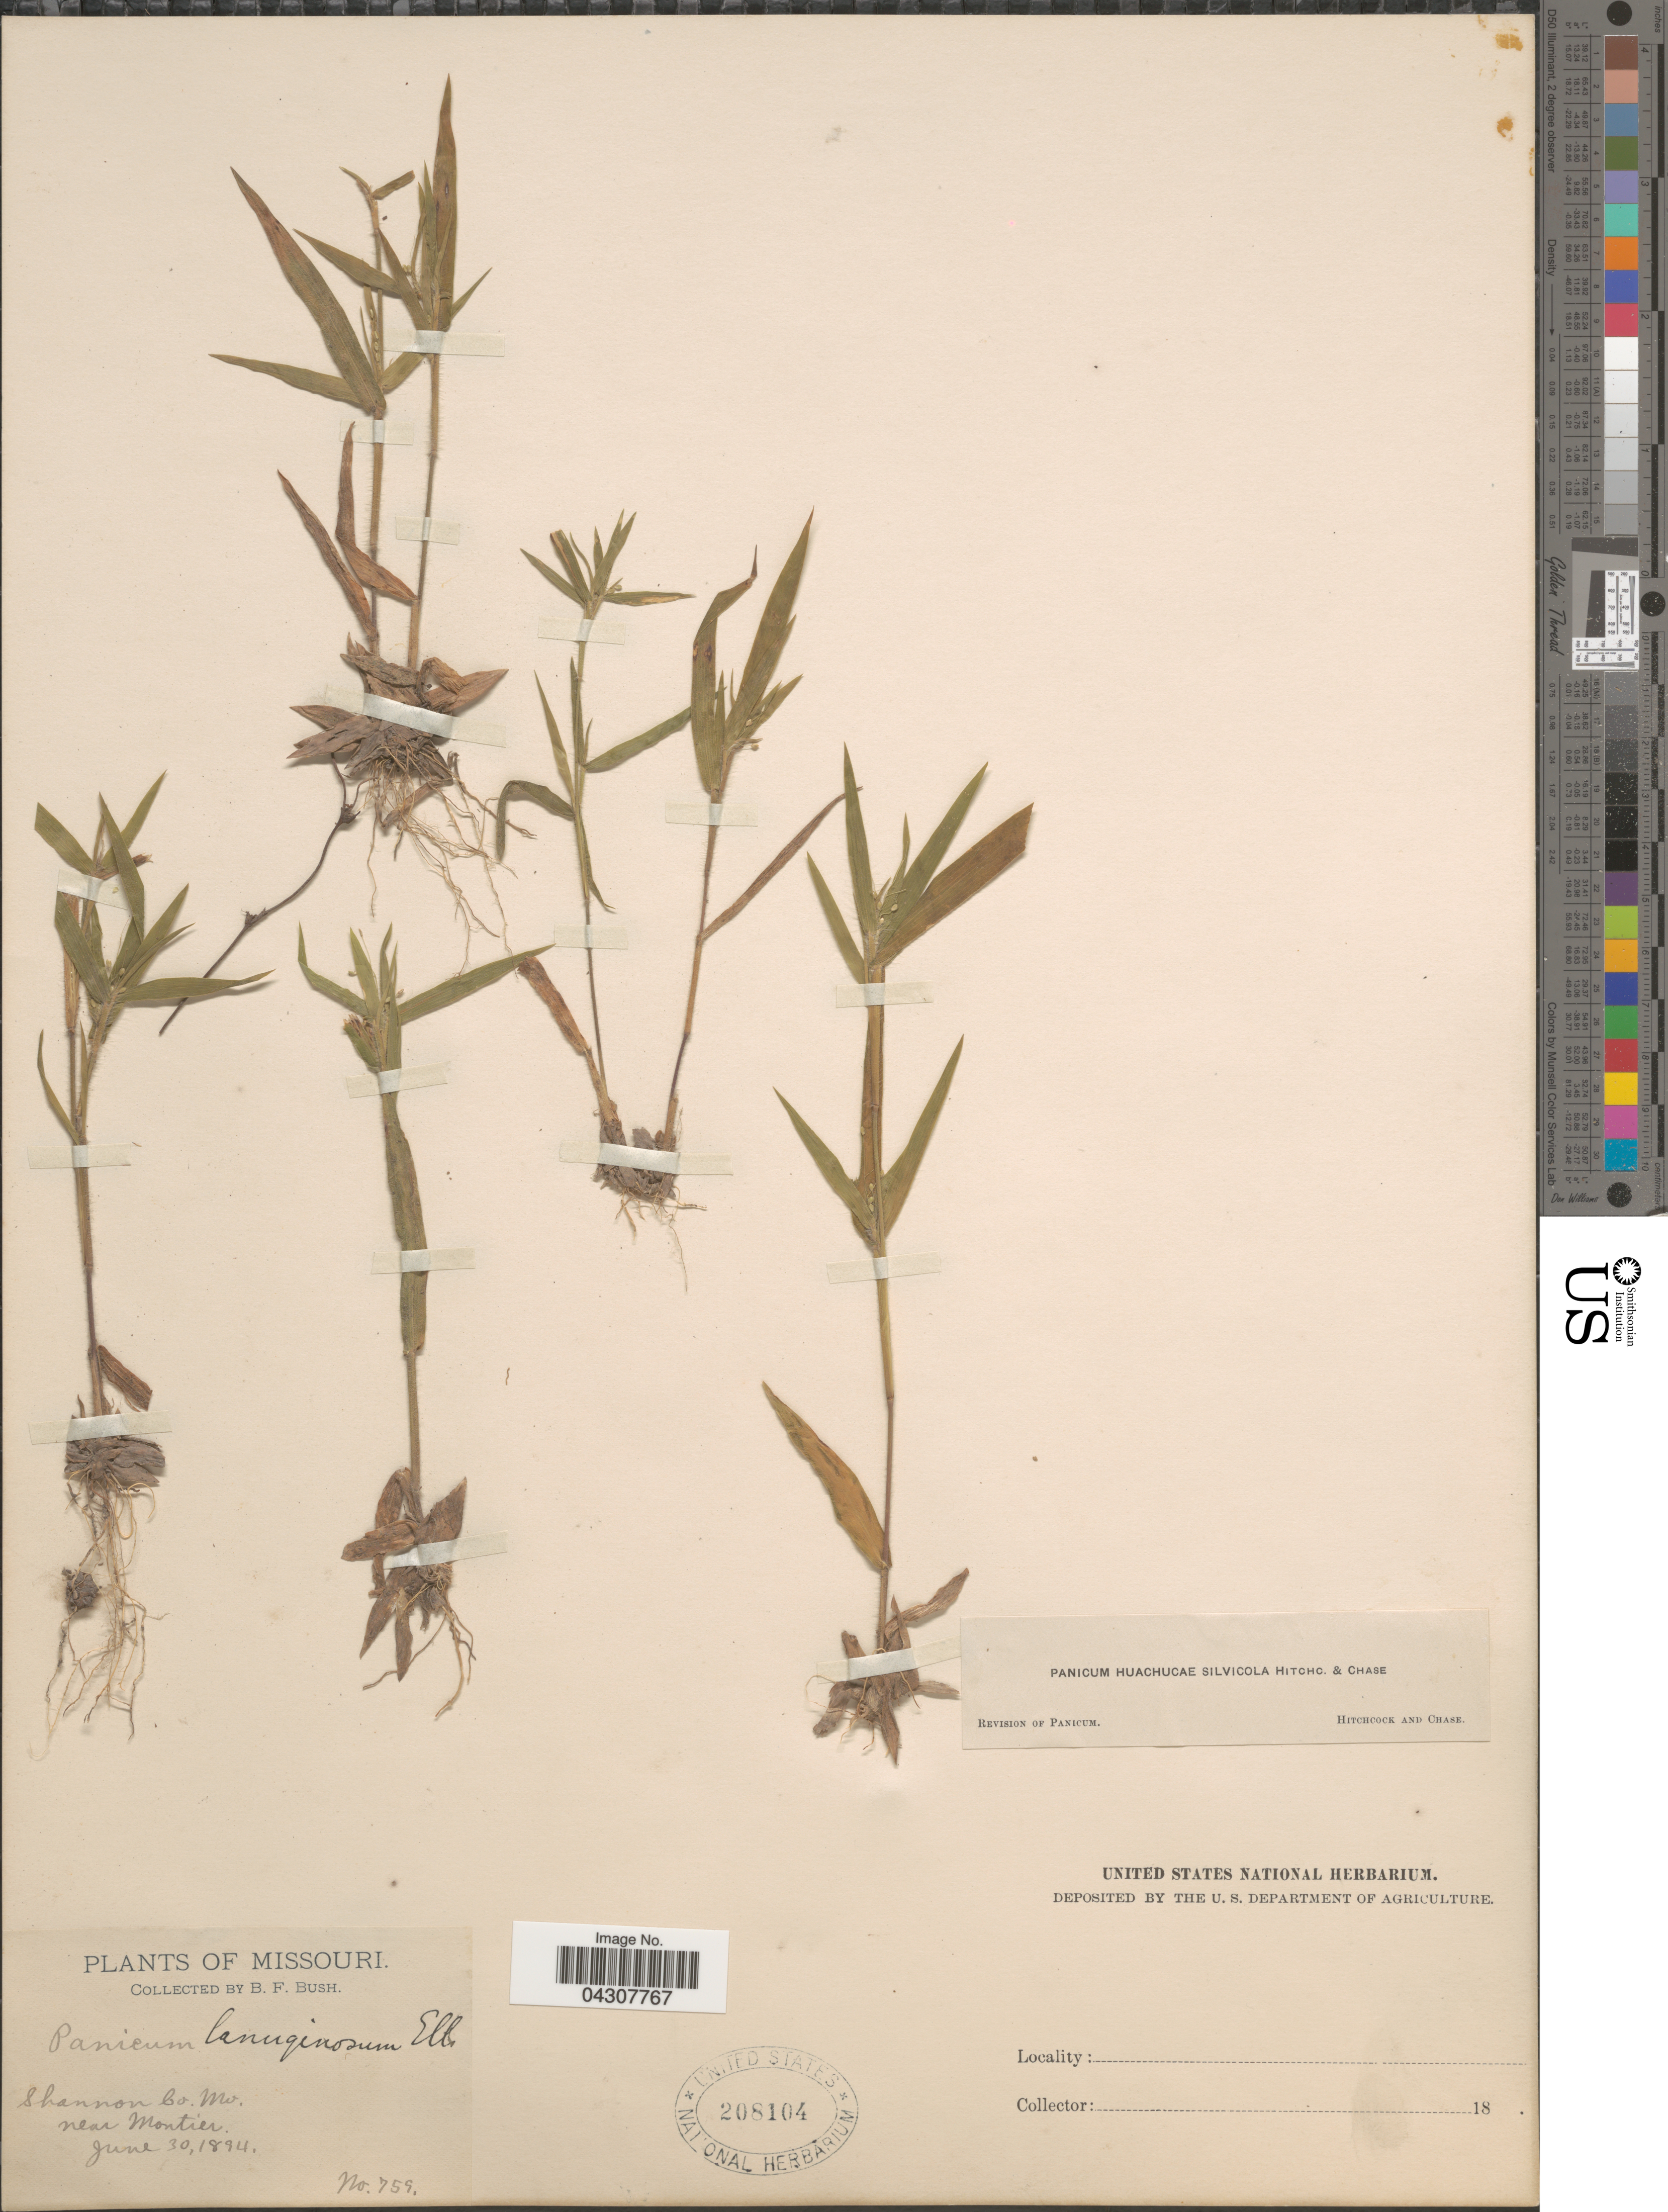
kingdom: Plantae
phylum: Tracheophyta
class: Liliopsida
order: Poales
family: Poaceae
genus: Dichanthelium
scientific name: Dichanthelium acuminatum var. acuminatum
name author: (Sw.) Gould & C.A. Clark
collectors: B. F. Bush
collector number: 759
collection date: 1894-06-30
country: United States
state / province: Missouri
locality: Shannon Co., near Montier.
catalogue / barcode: US 208104